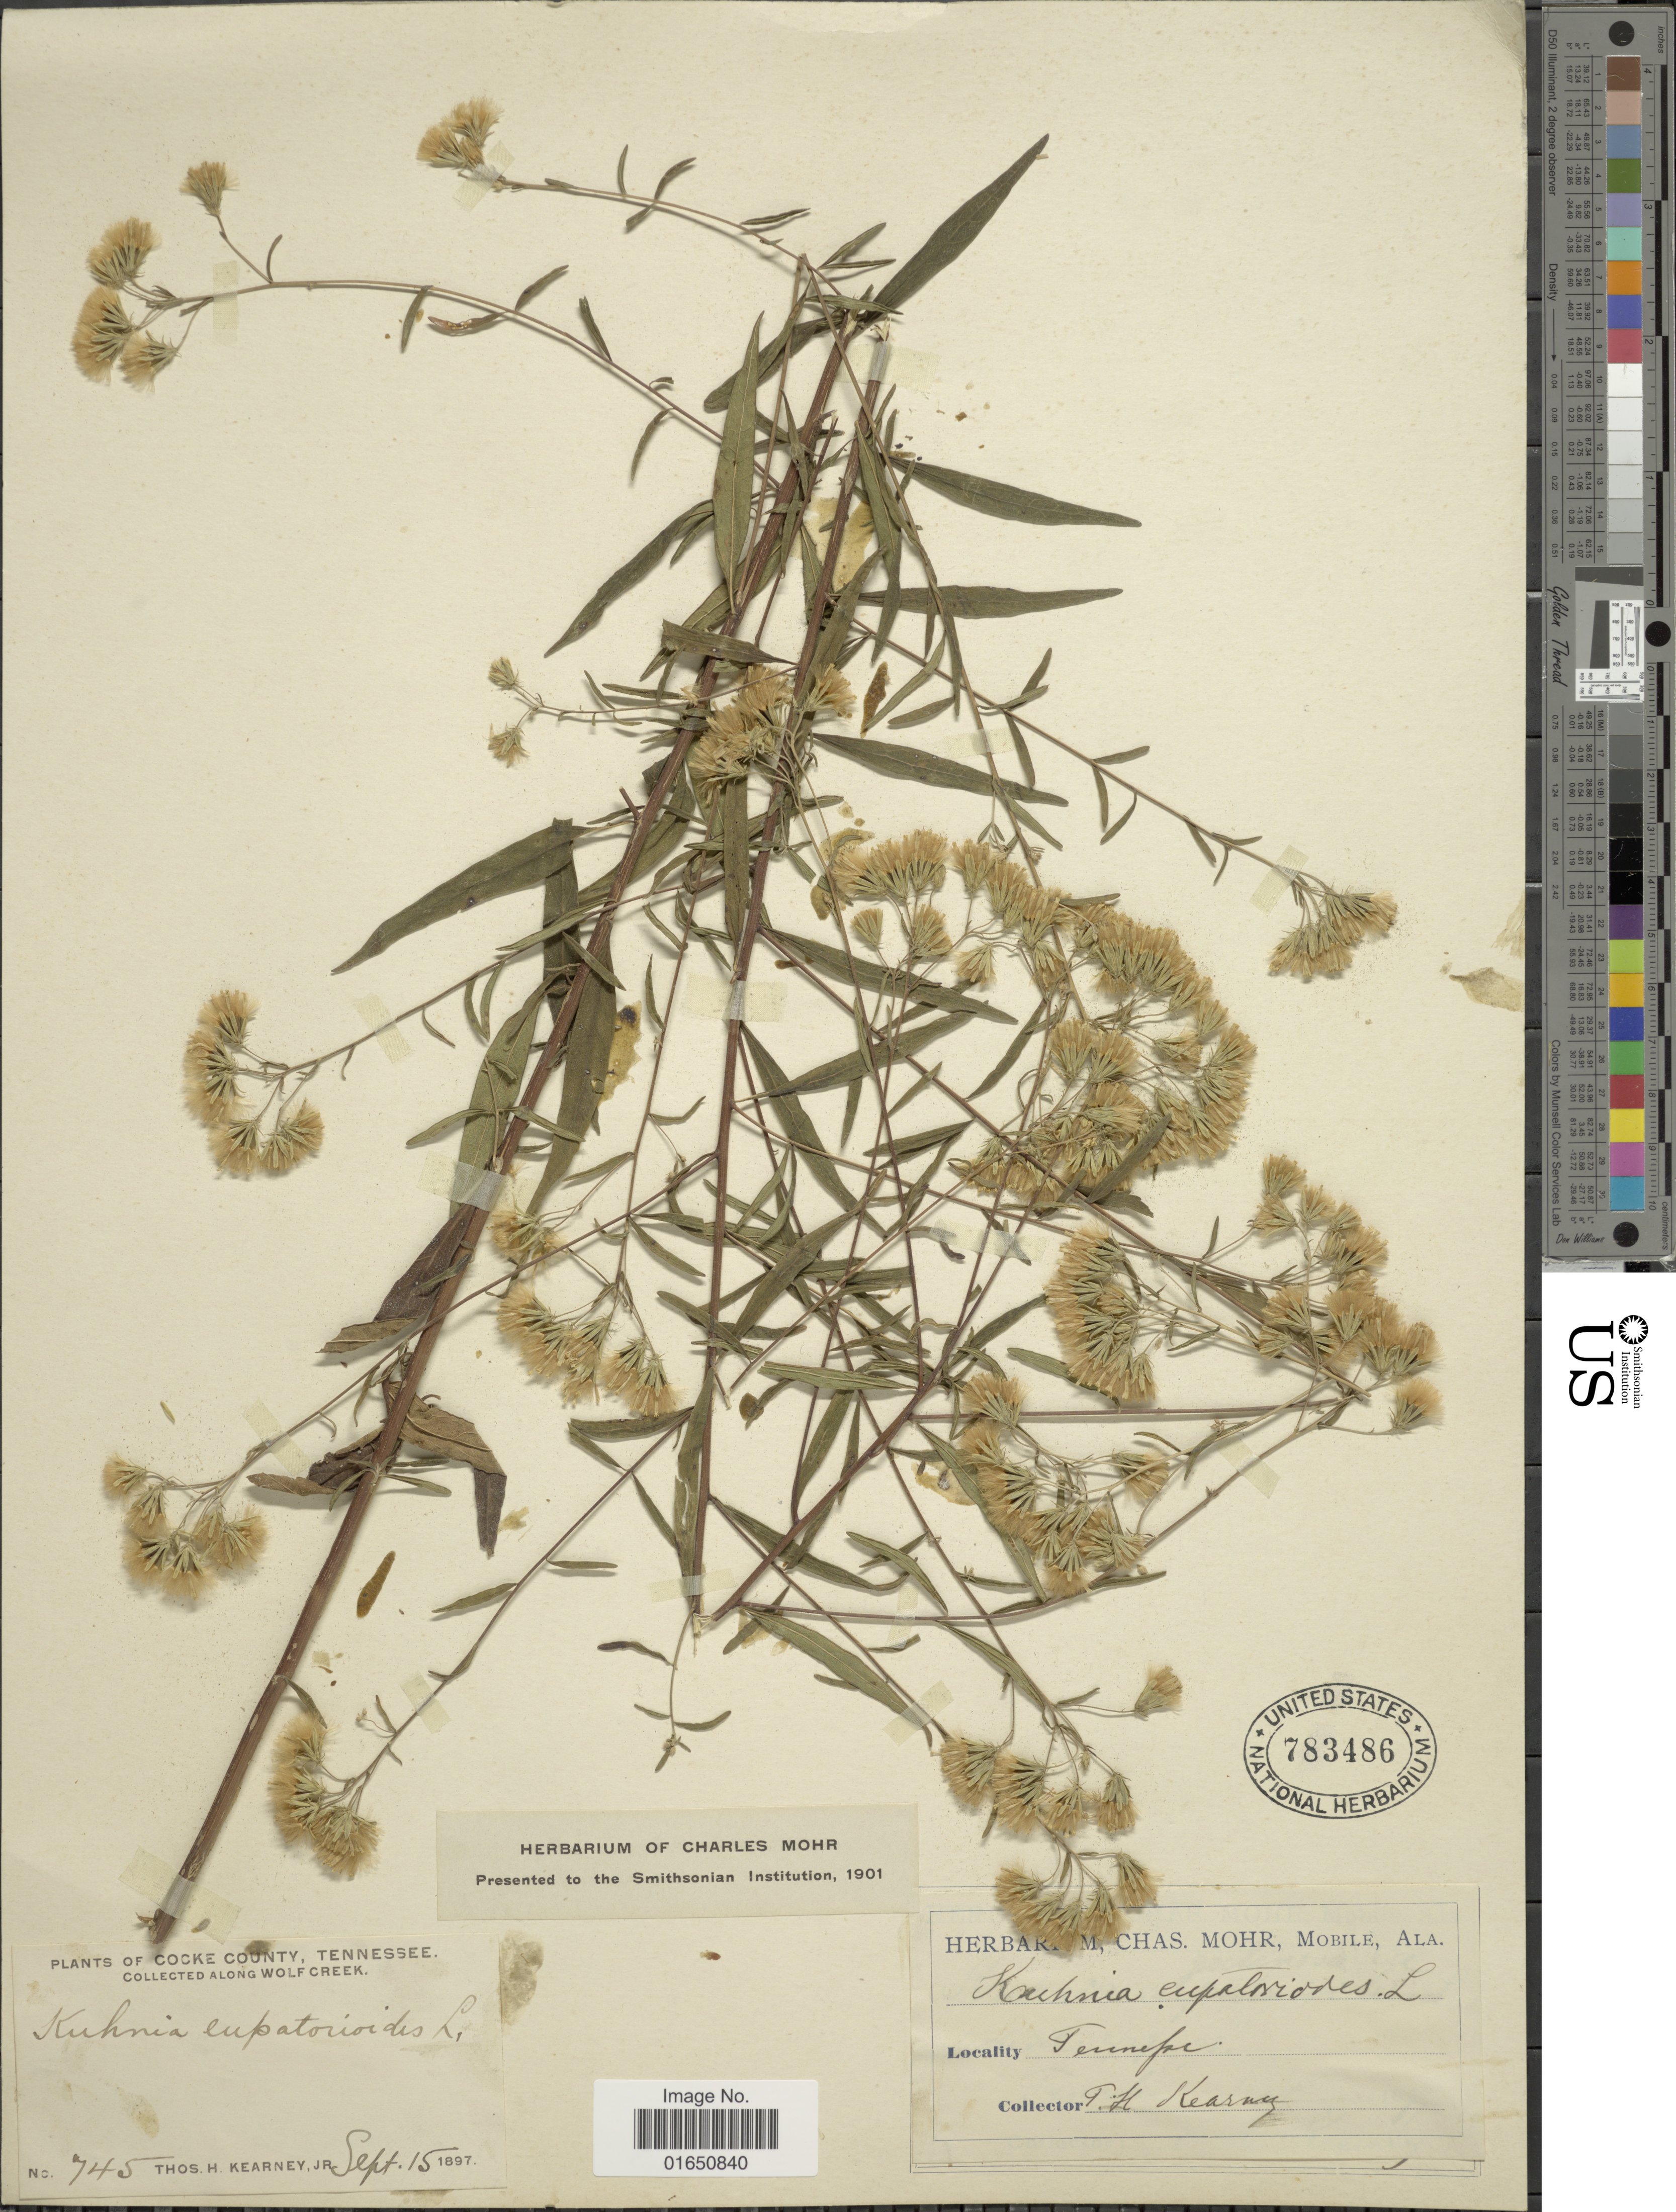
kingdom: Plantae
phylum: Tracheophyta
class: Magnoliopsida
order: Asterales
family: Asteraceae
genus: Brickellia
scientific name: Brickellia eupatorioides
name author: (L.) Shinners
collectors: T. H. Kearney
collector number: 745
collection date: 1897-09-15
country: United States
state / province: Tennessee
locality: Cocke County, along Wolf Creek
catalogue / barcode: US 783486